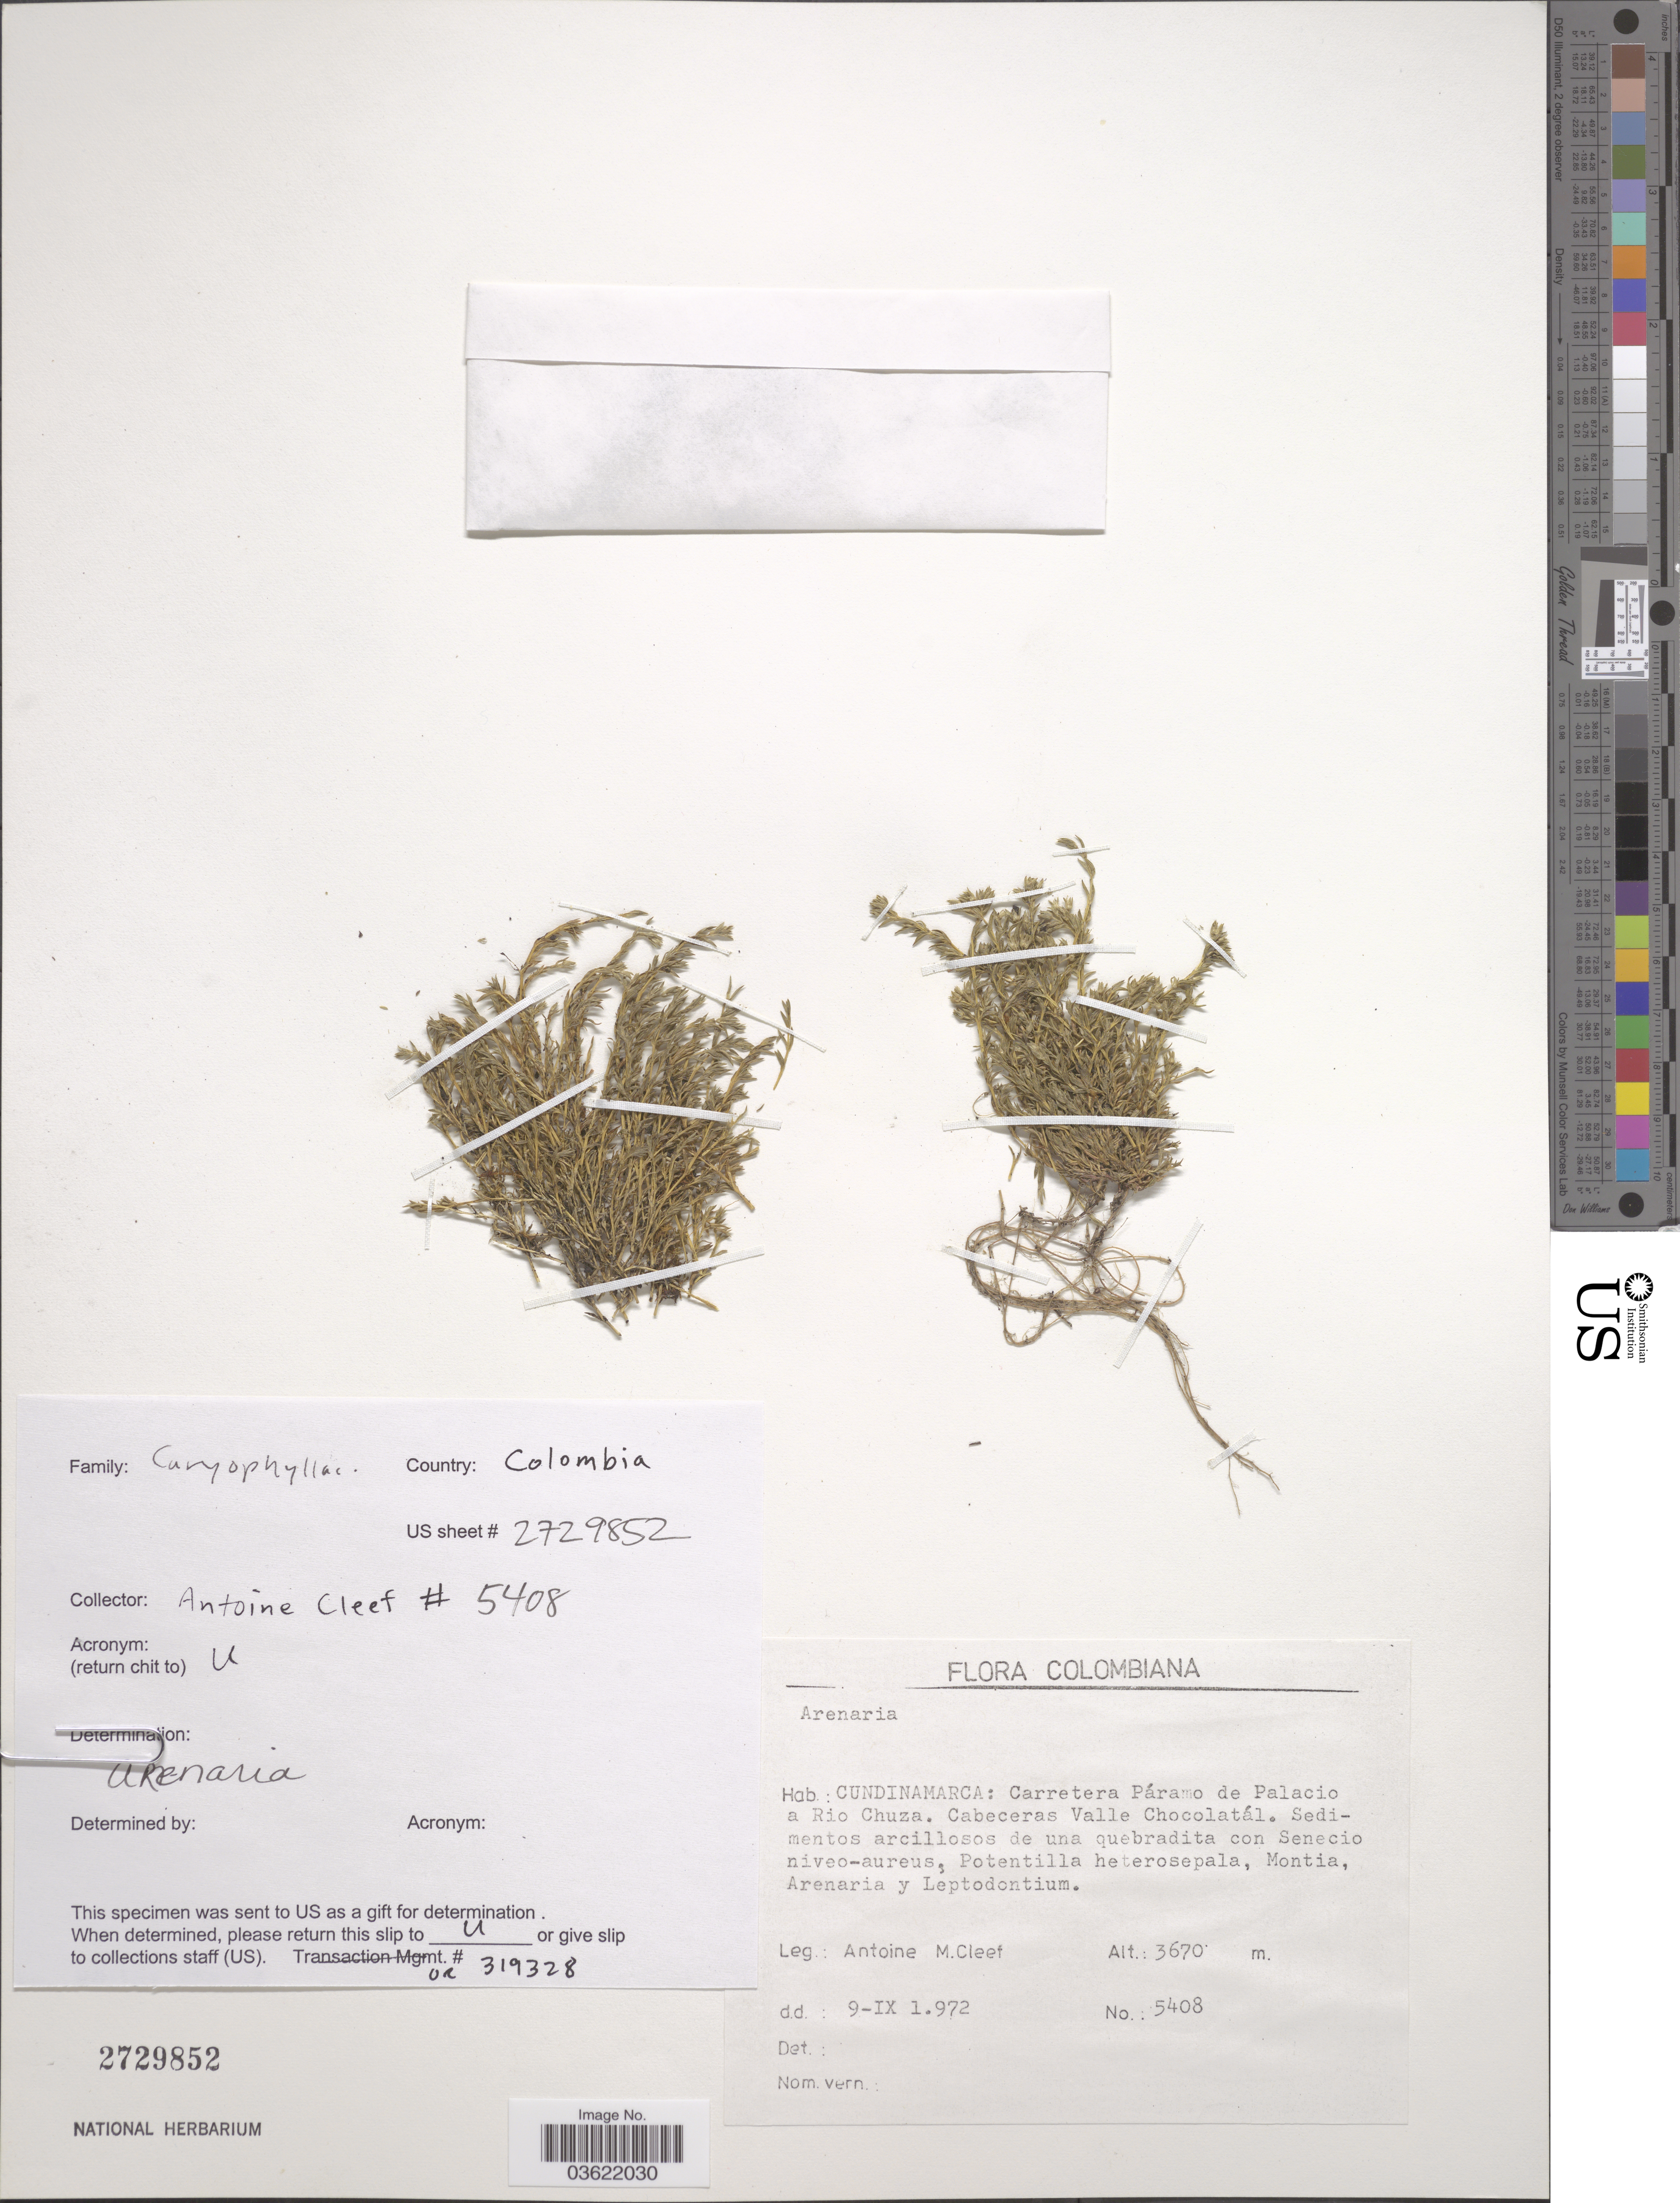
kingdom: Plantae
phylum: Tracheophyta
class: Magnoliopsida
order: Caryophyllales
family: Caryophyllaceae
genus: Arenaria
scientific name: Arenaria sp.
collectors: A. M. Cleef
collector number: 5408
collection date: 1972-09-09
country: Colombia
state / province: Cundinamarca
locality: Carretera Páramo de Palacio a Rio Chuza. Cabeceras Valle Chocolatál.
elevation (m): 3670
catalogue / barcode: US 2729852